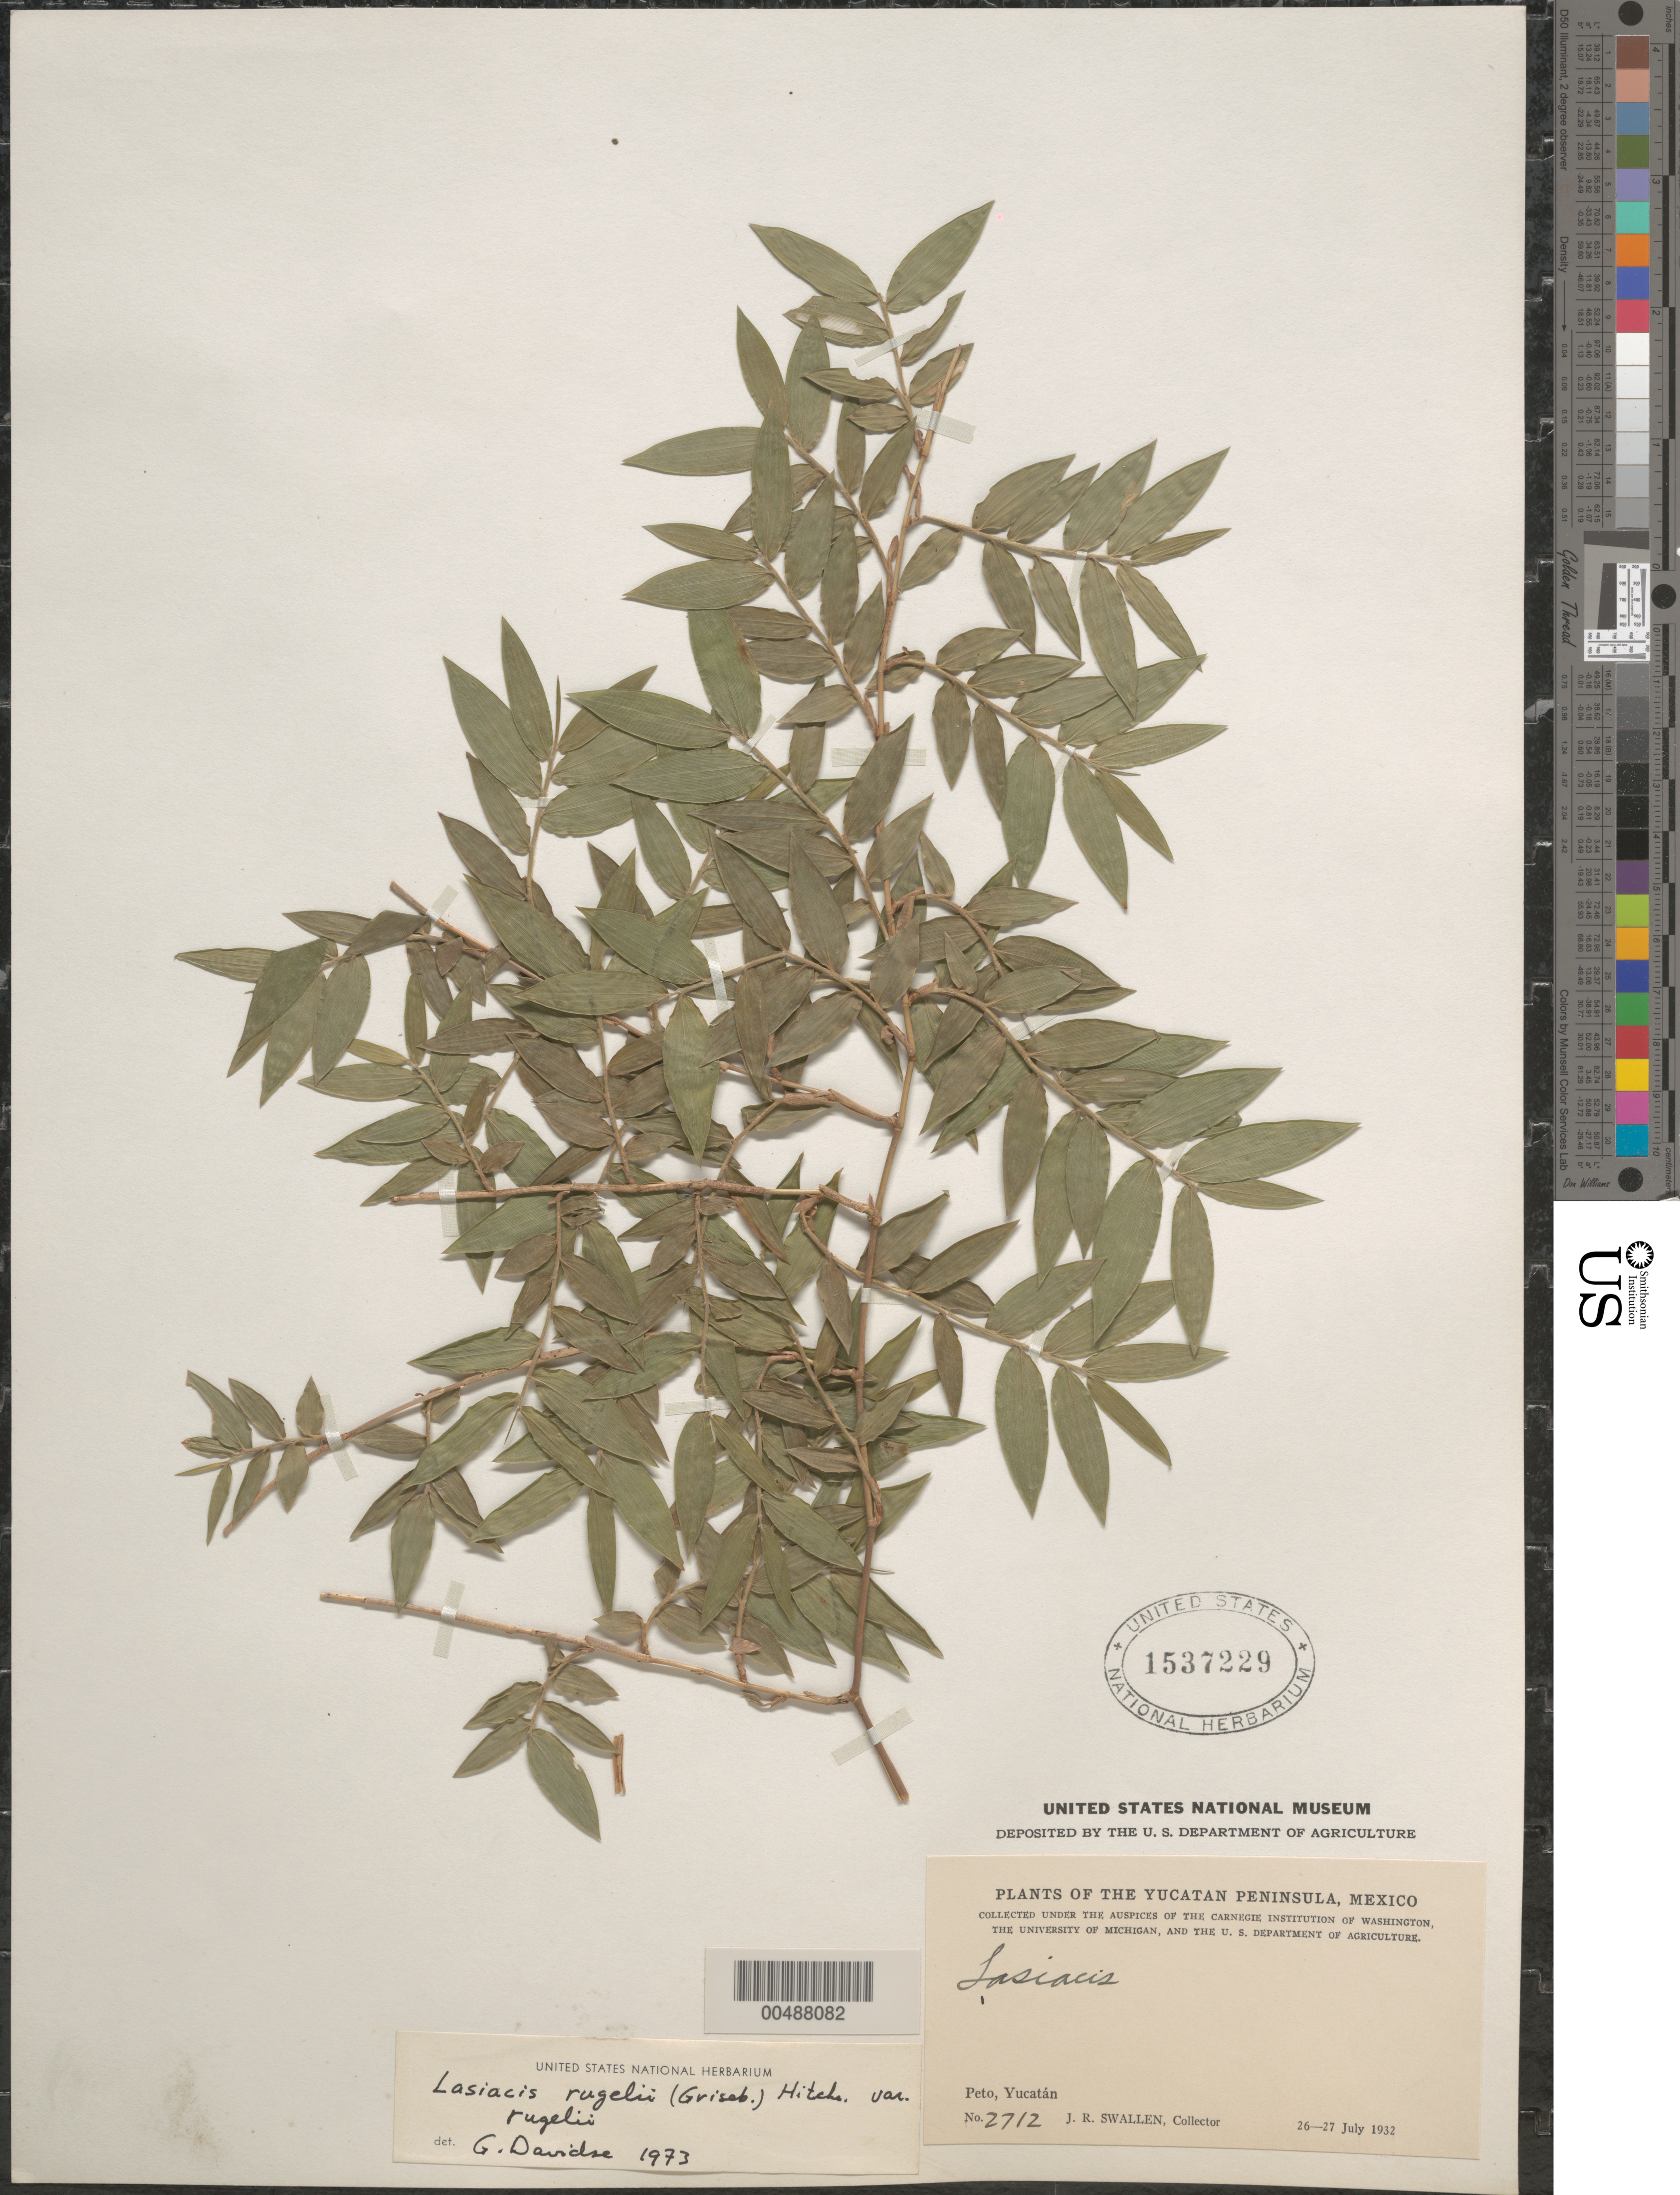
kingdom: Plantae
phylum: Tracheophyta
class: Liliopsida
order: Poales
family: Poaceae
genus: Lasiacis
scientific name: Lasiacis rugelii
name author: (Griseb.) Hitchc.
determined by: Davidse, Gerrit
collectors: J. R. Swallen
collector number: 2712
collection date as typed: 26 Jul 1932 to 27 Jul 1932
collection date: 1932-07-26/1932-07-27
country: Mexico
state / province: Yucatan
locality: Yucatan Peninsula, Peto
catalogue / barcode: US 1537229